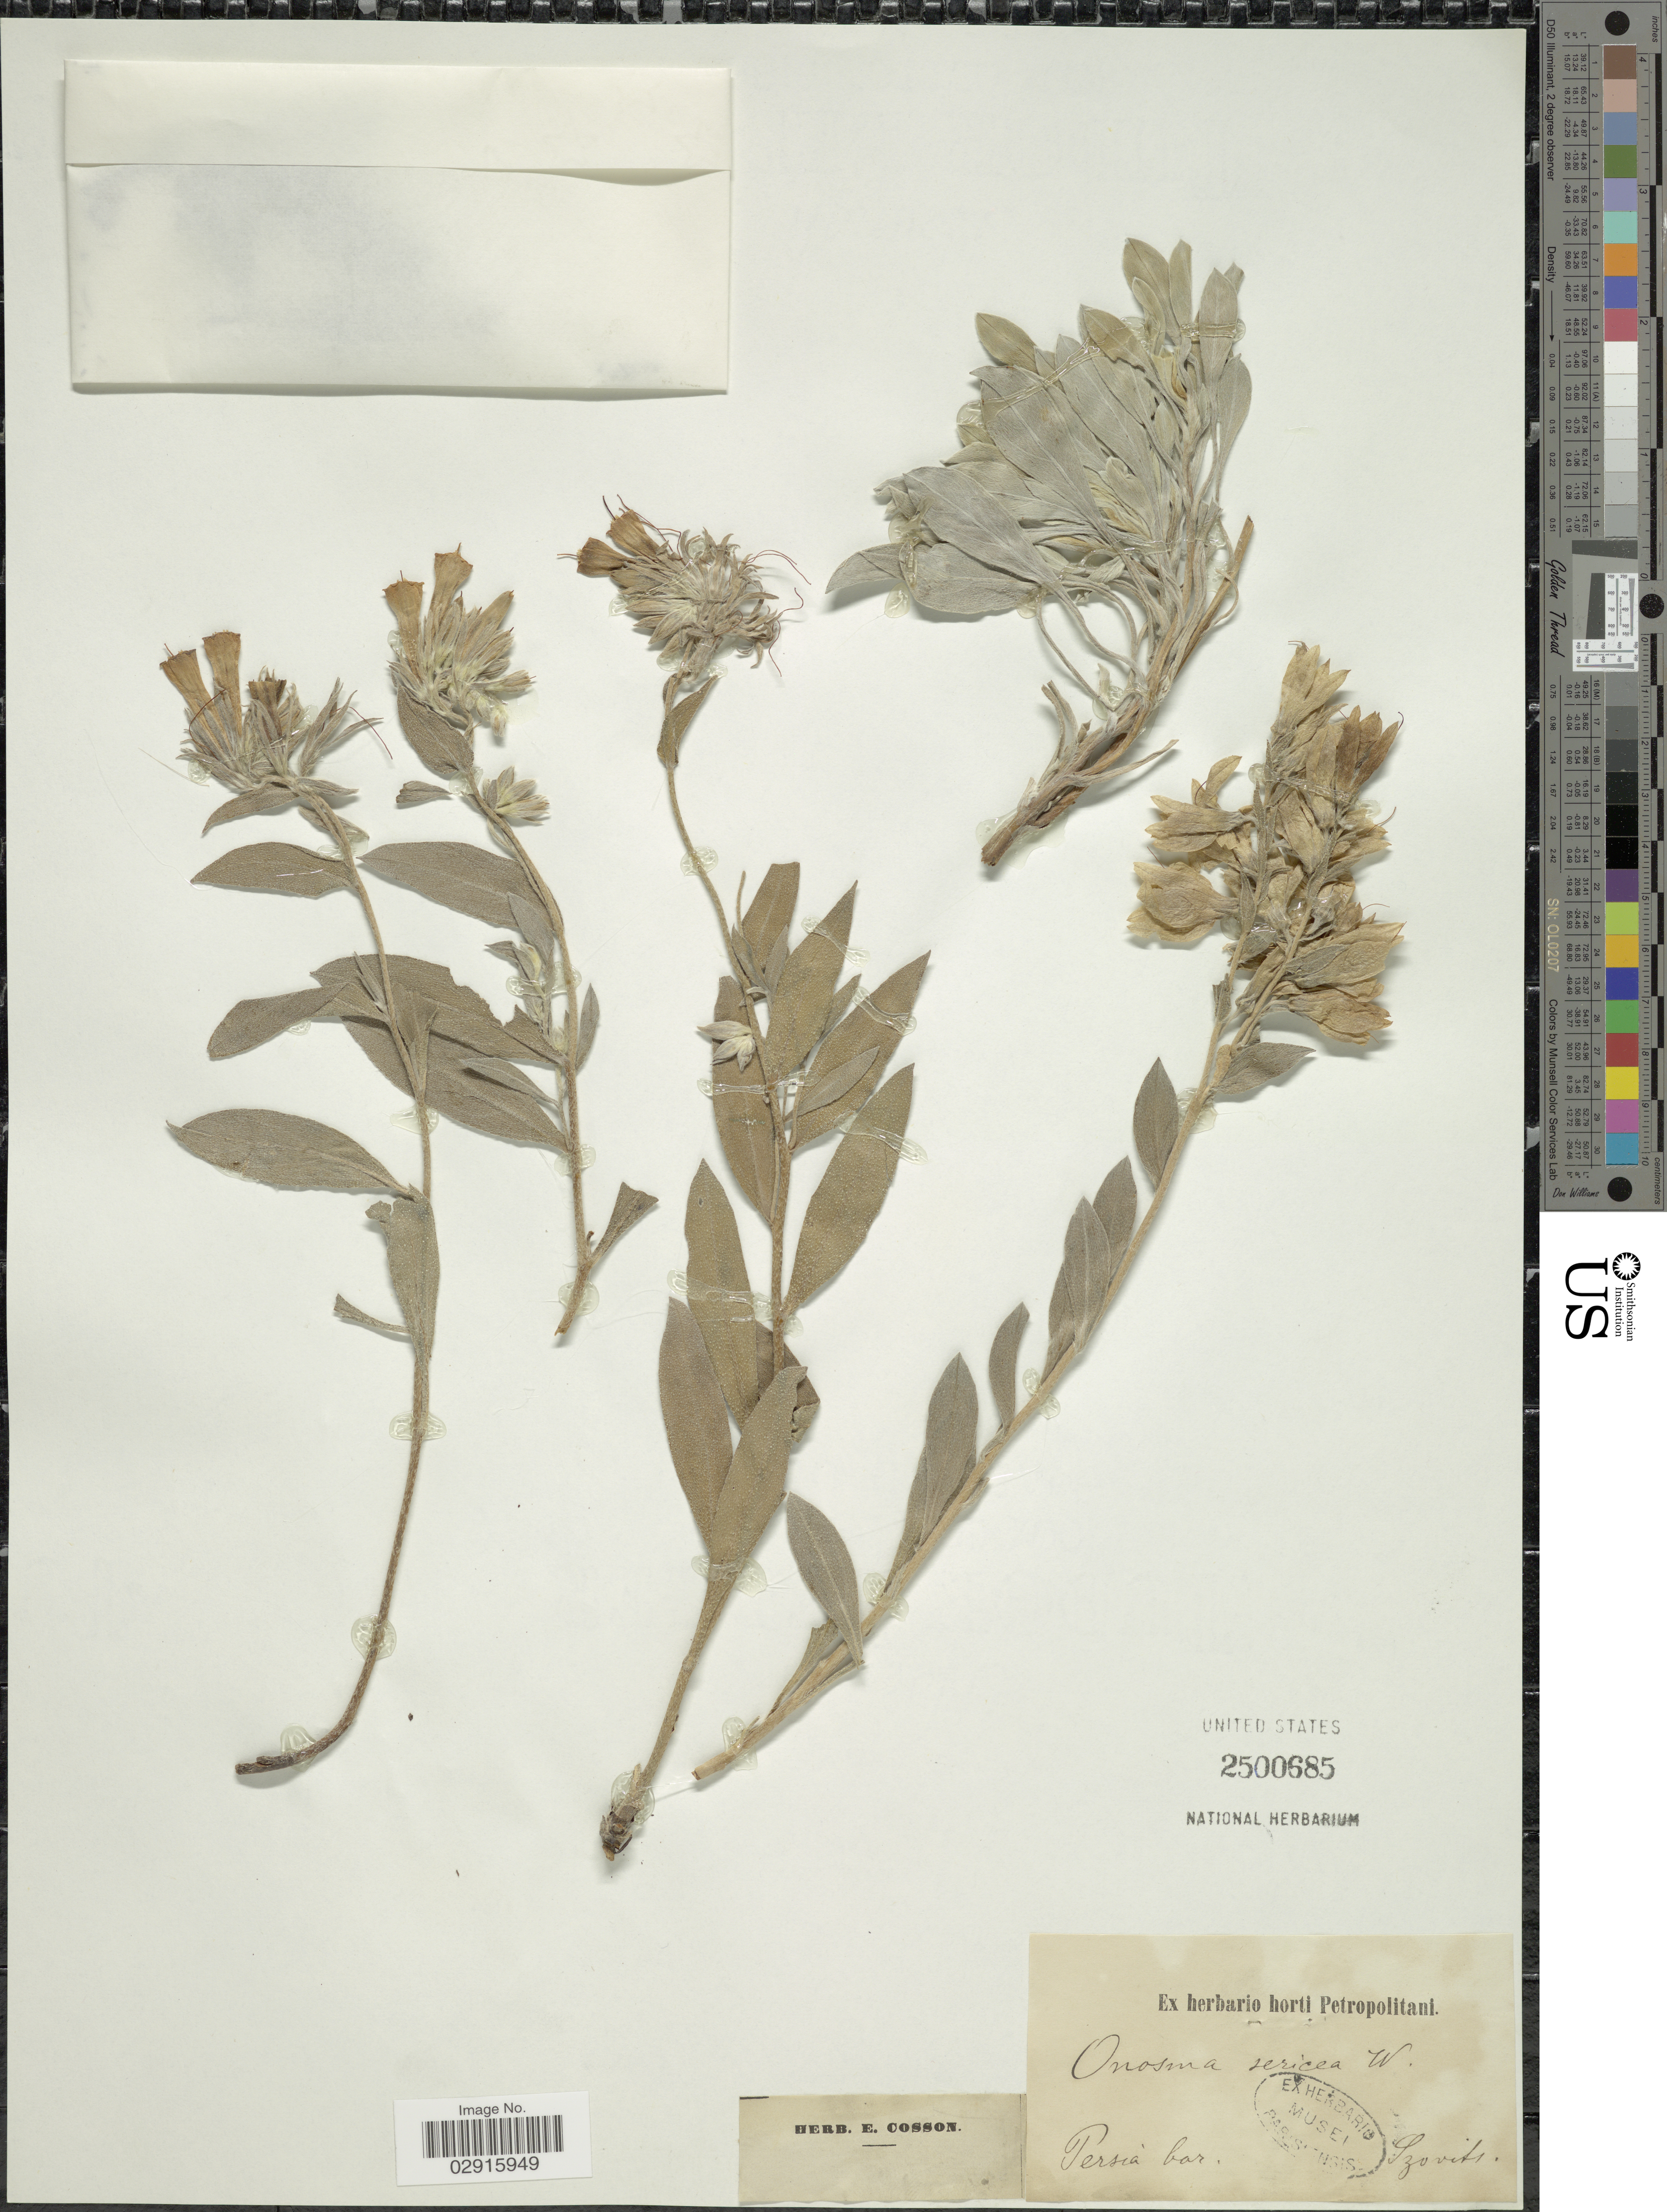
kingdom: Plantae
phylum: Tracheophyta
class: Magnoliopsida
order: Boraginales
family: Boraginaceae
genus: Onosma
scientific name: Onosma sericea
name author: Willd.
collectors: Szovits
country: Iran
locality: Persia bar.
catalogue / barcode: US 2500685